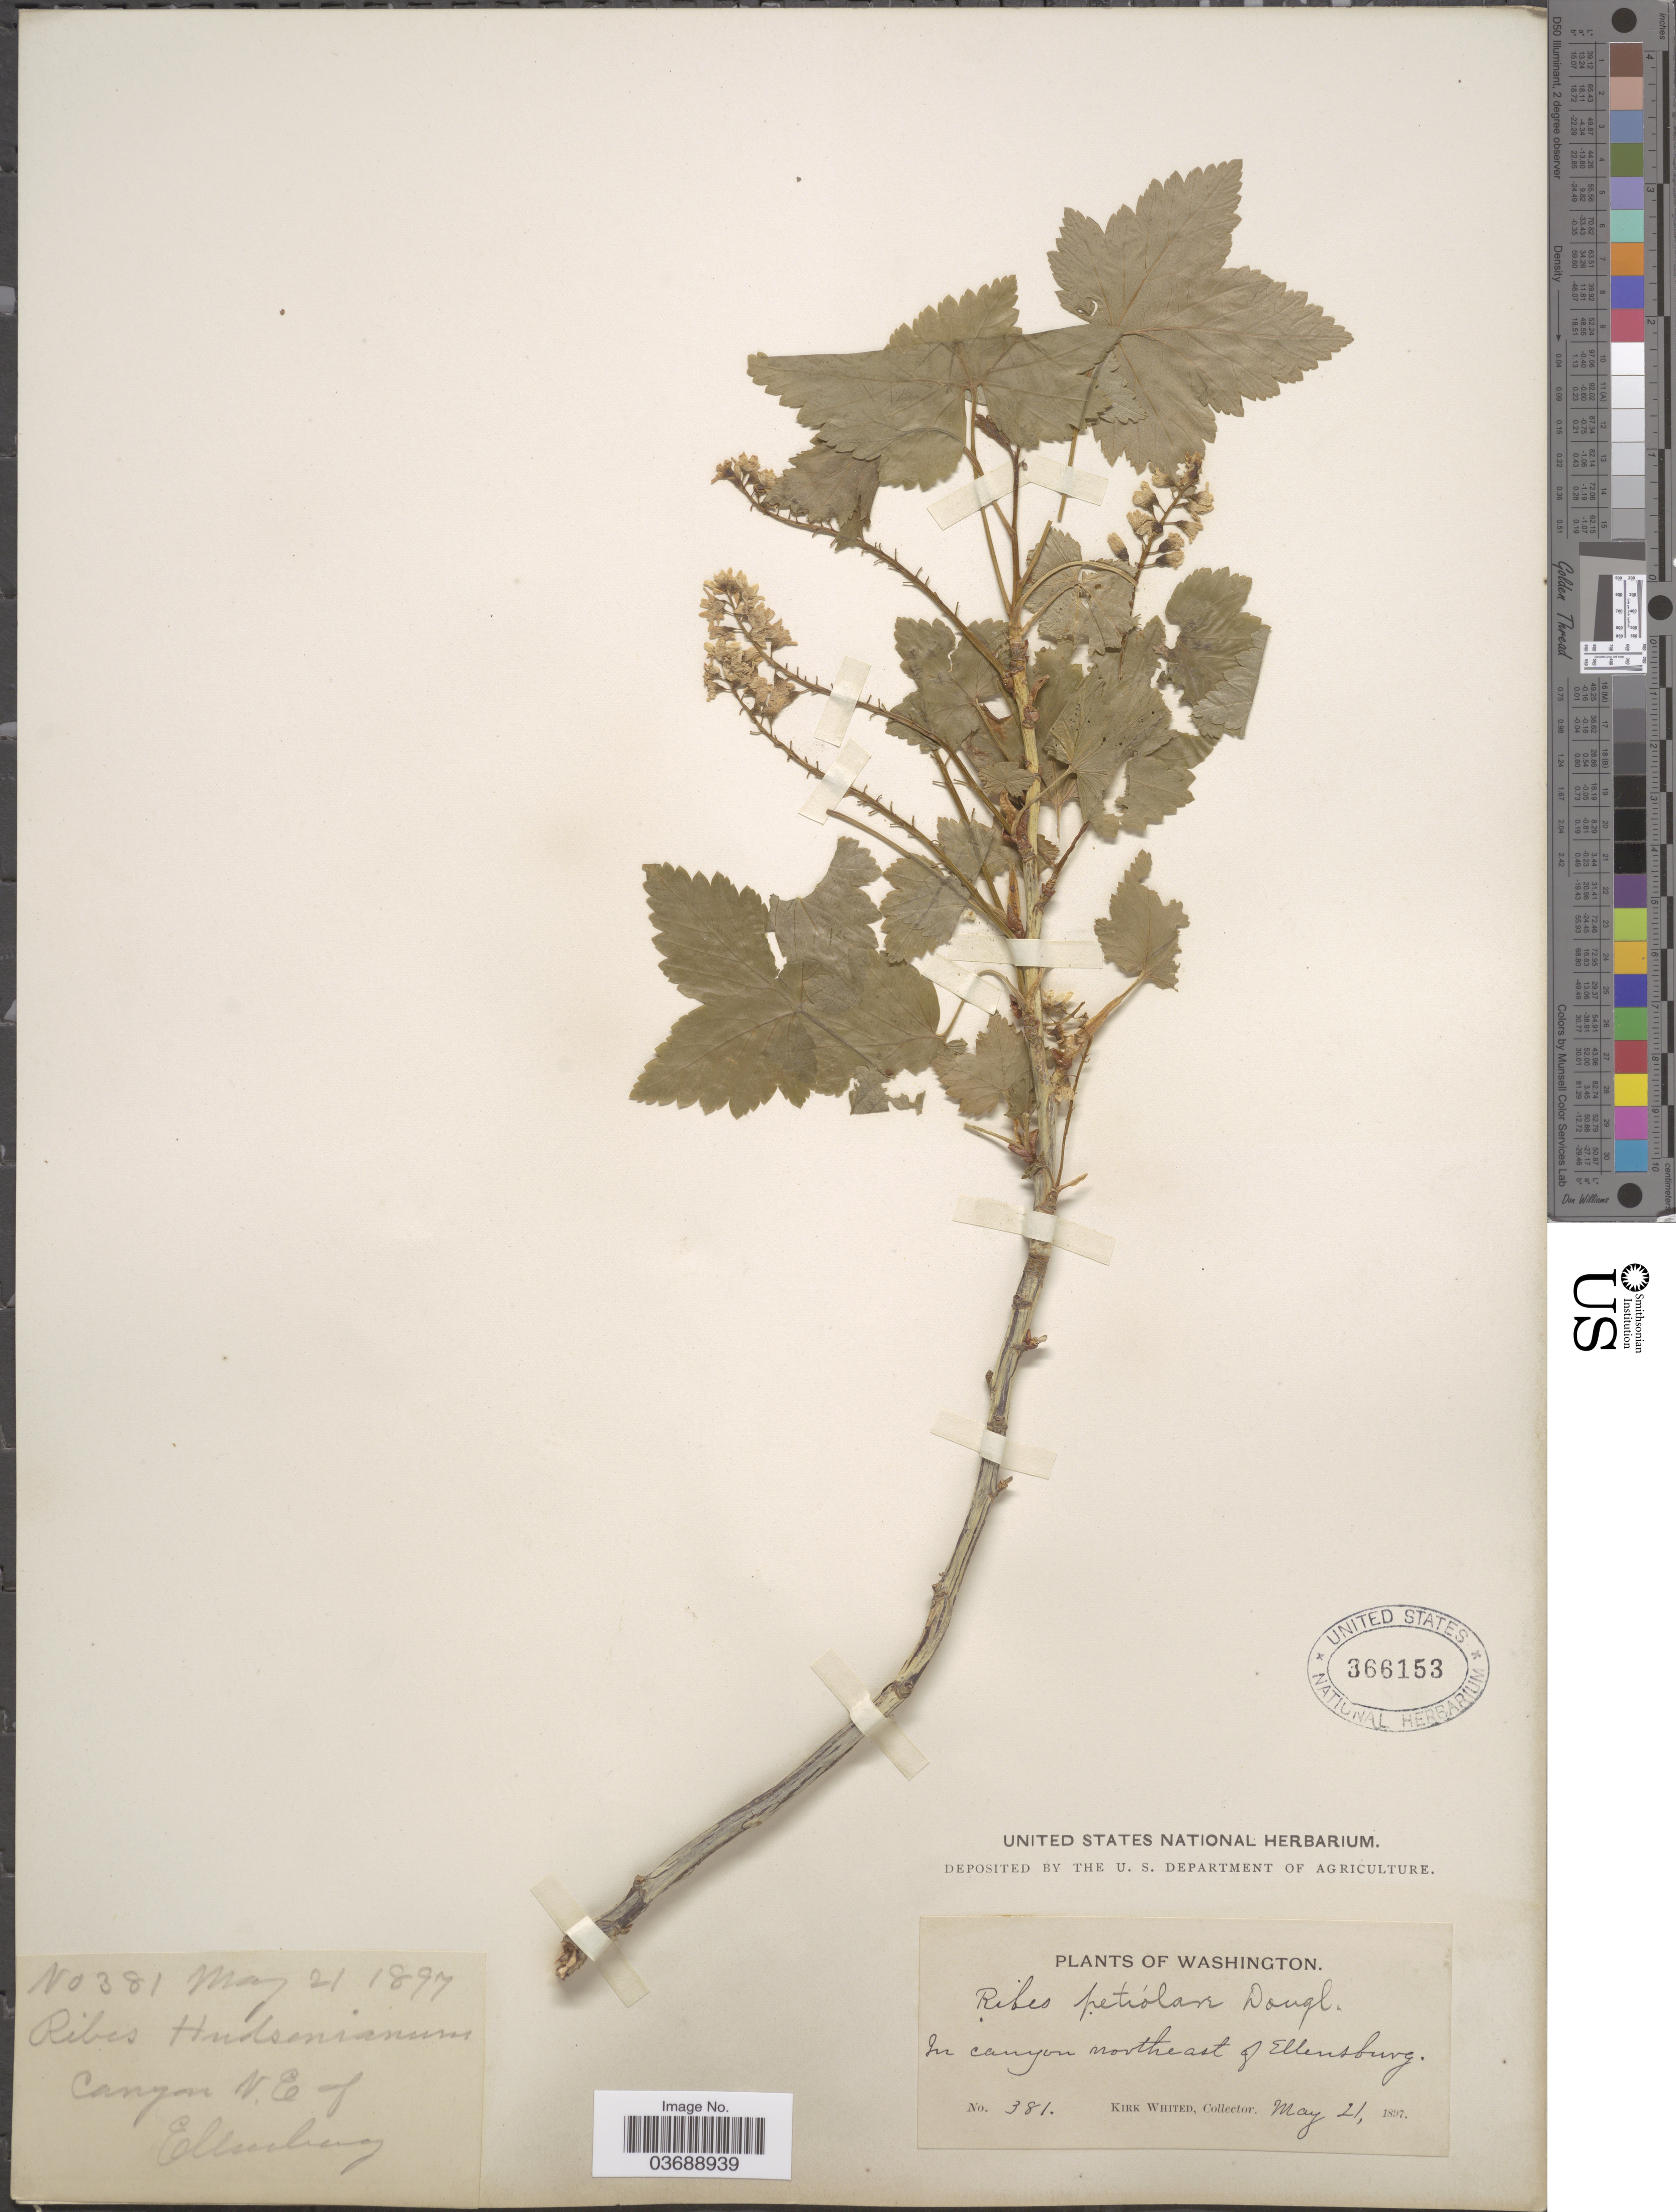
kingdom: Plantae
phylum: Tracheophyta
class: Magnoliopsida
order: Saxifragales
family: Grossulariaceae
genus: Ribes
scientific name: Ribes petiolare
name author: Douglas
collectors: K. Whited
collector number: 381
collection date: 1897-05-21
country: United States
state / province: Washington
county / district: Kittitas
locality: In canyon northeast of Ellensburg.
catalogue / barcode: US 366153